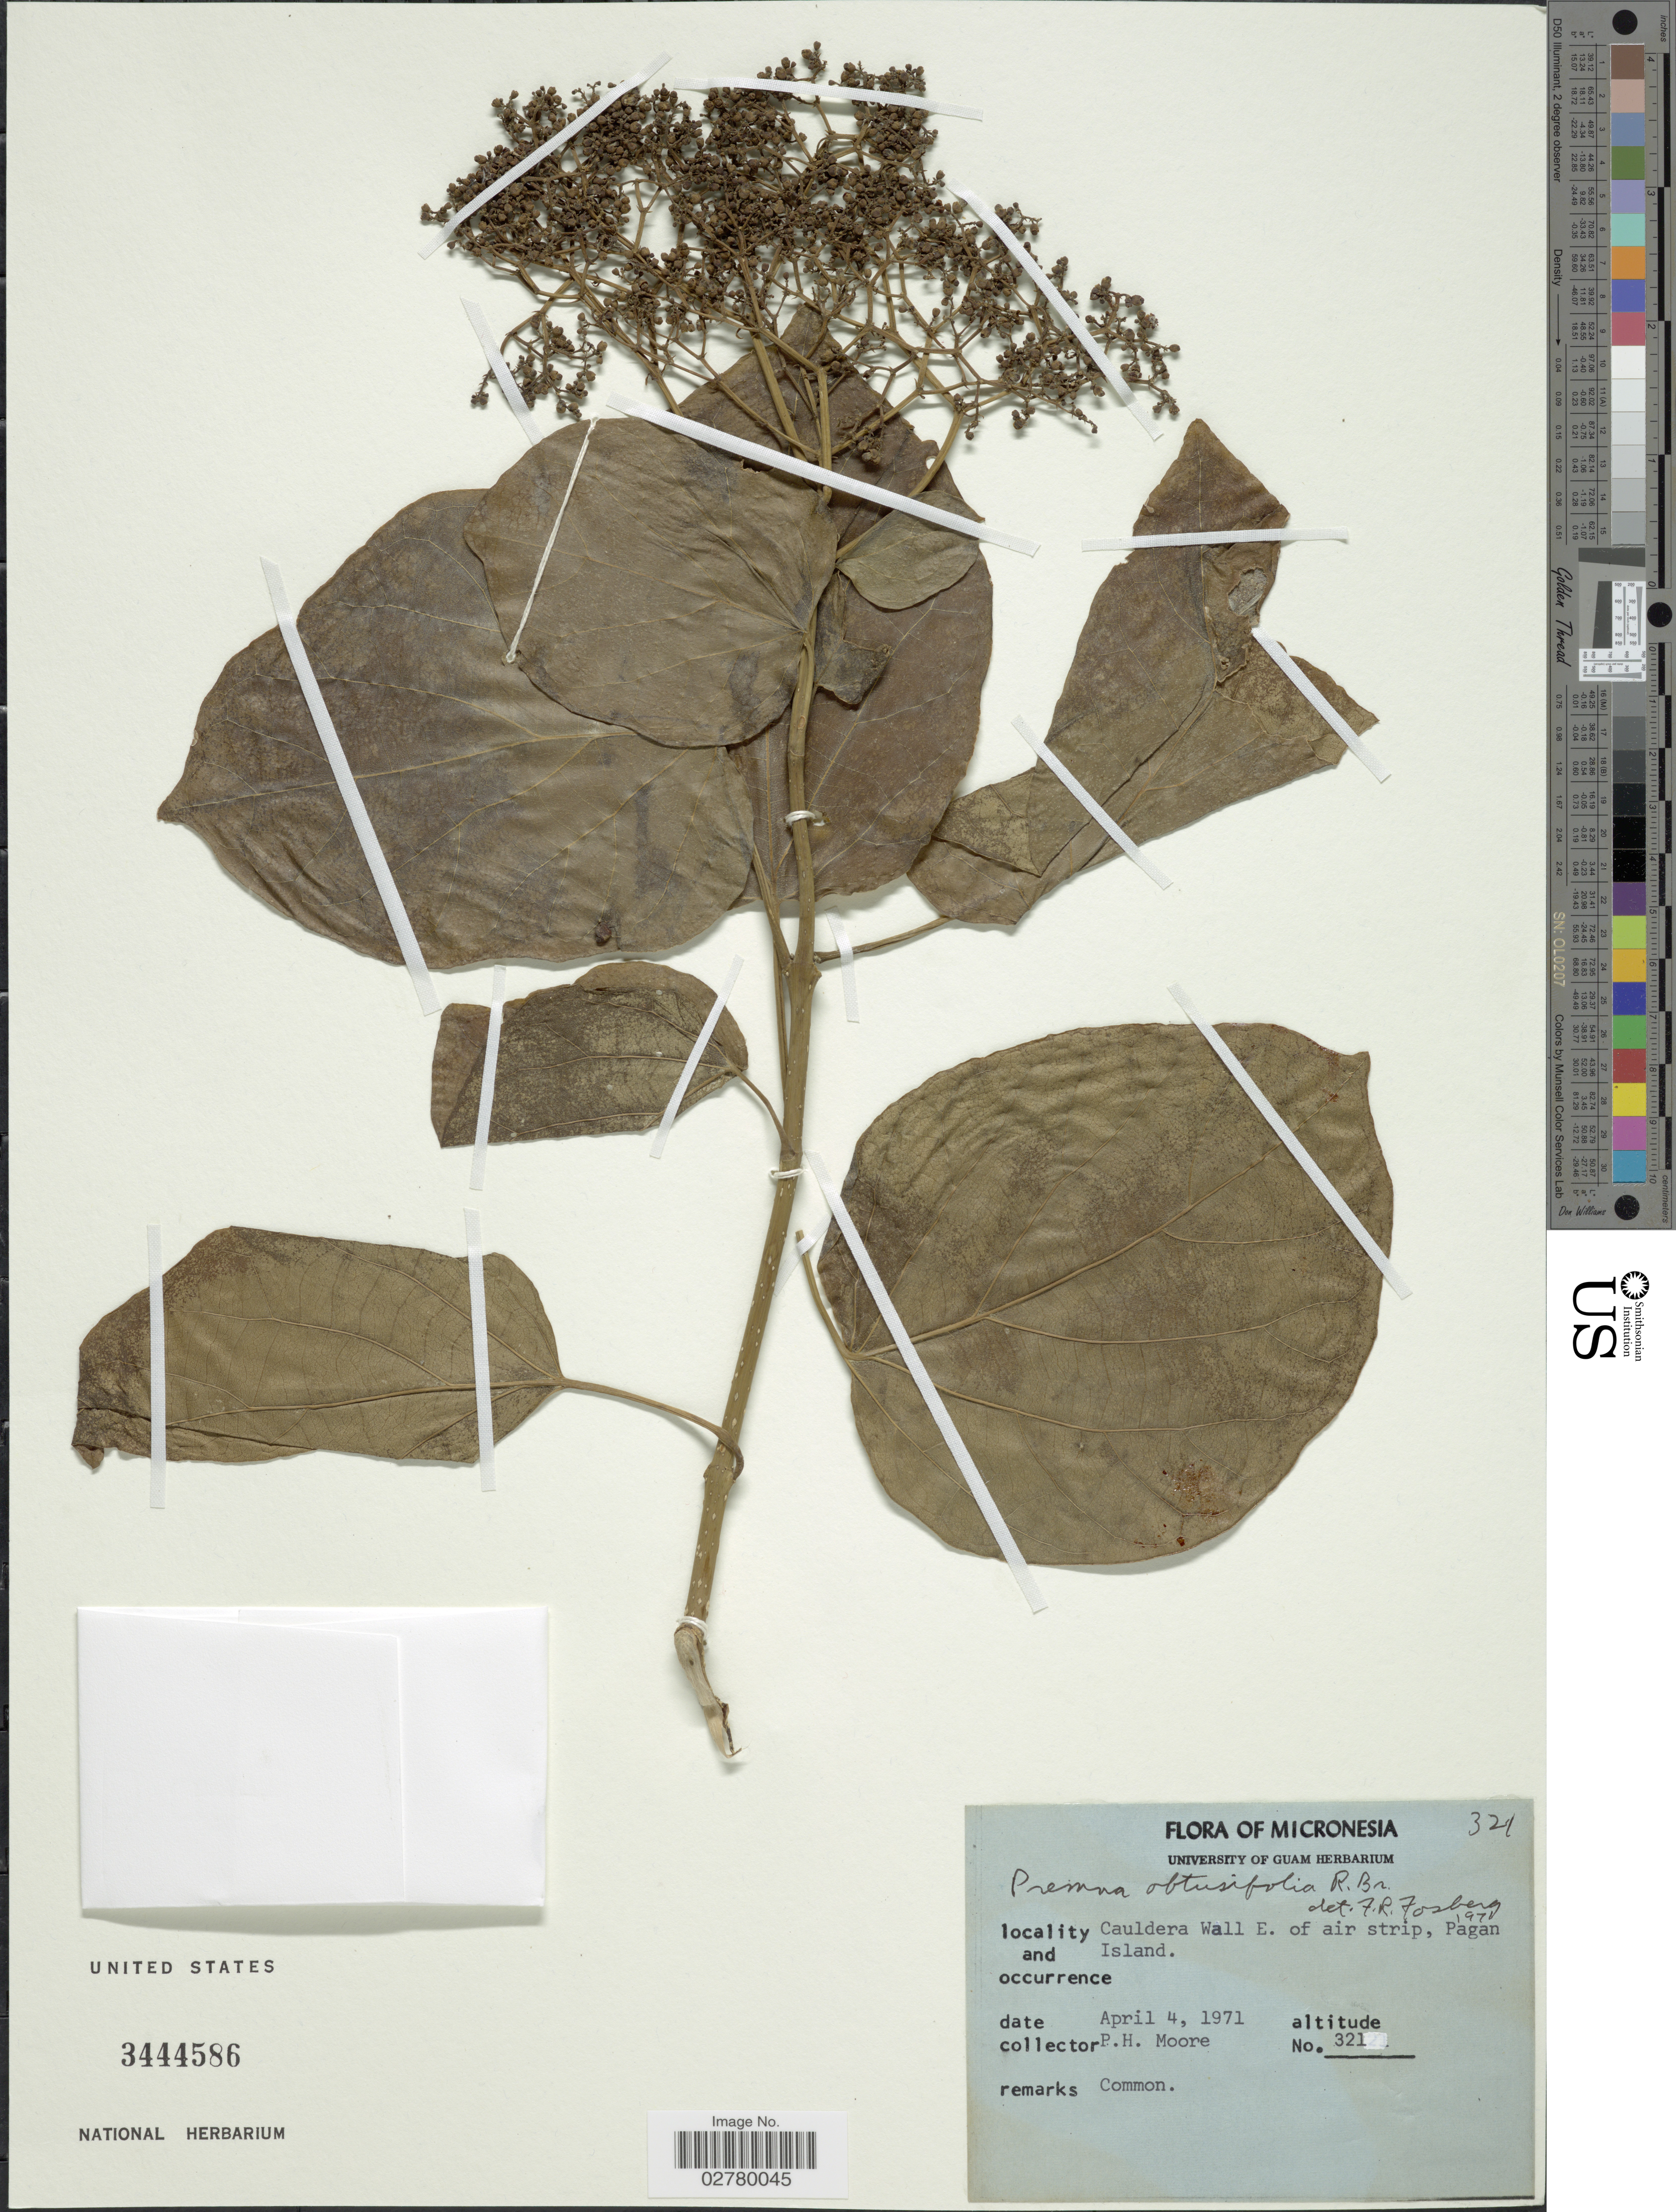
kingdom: Plantae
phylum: Tracheophyta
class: Magnoliopsida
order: Lamiales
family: Lamiaceae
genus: Premna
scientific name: Premna obtusifolia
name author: R. Br.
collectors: P. H. Moore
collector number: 321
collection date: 1971-04-04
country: Northern Mariana Islands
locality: Micronesia. Cauldera Wall E. of air strip, Pagan Island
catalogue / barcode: US 3444586